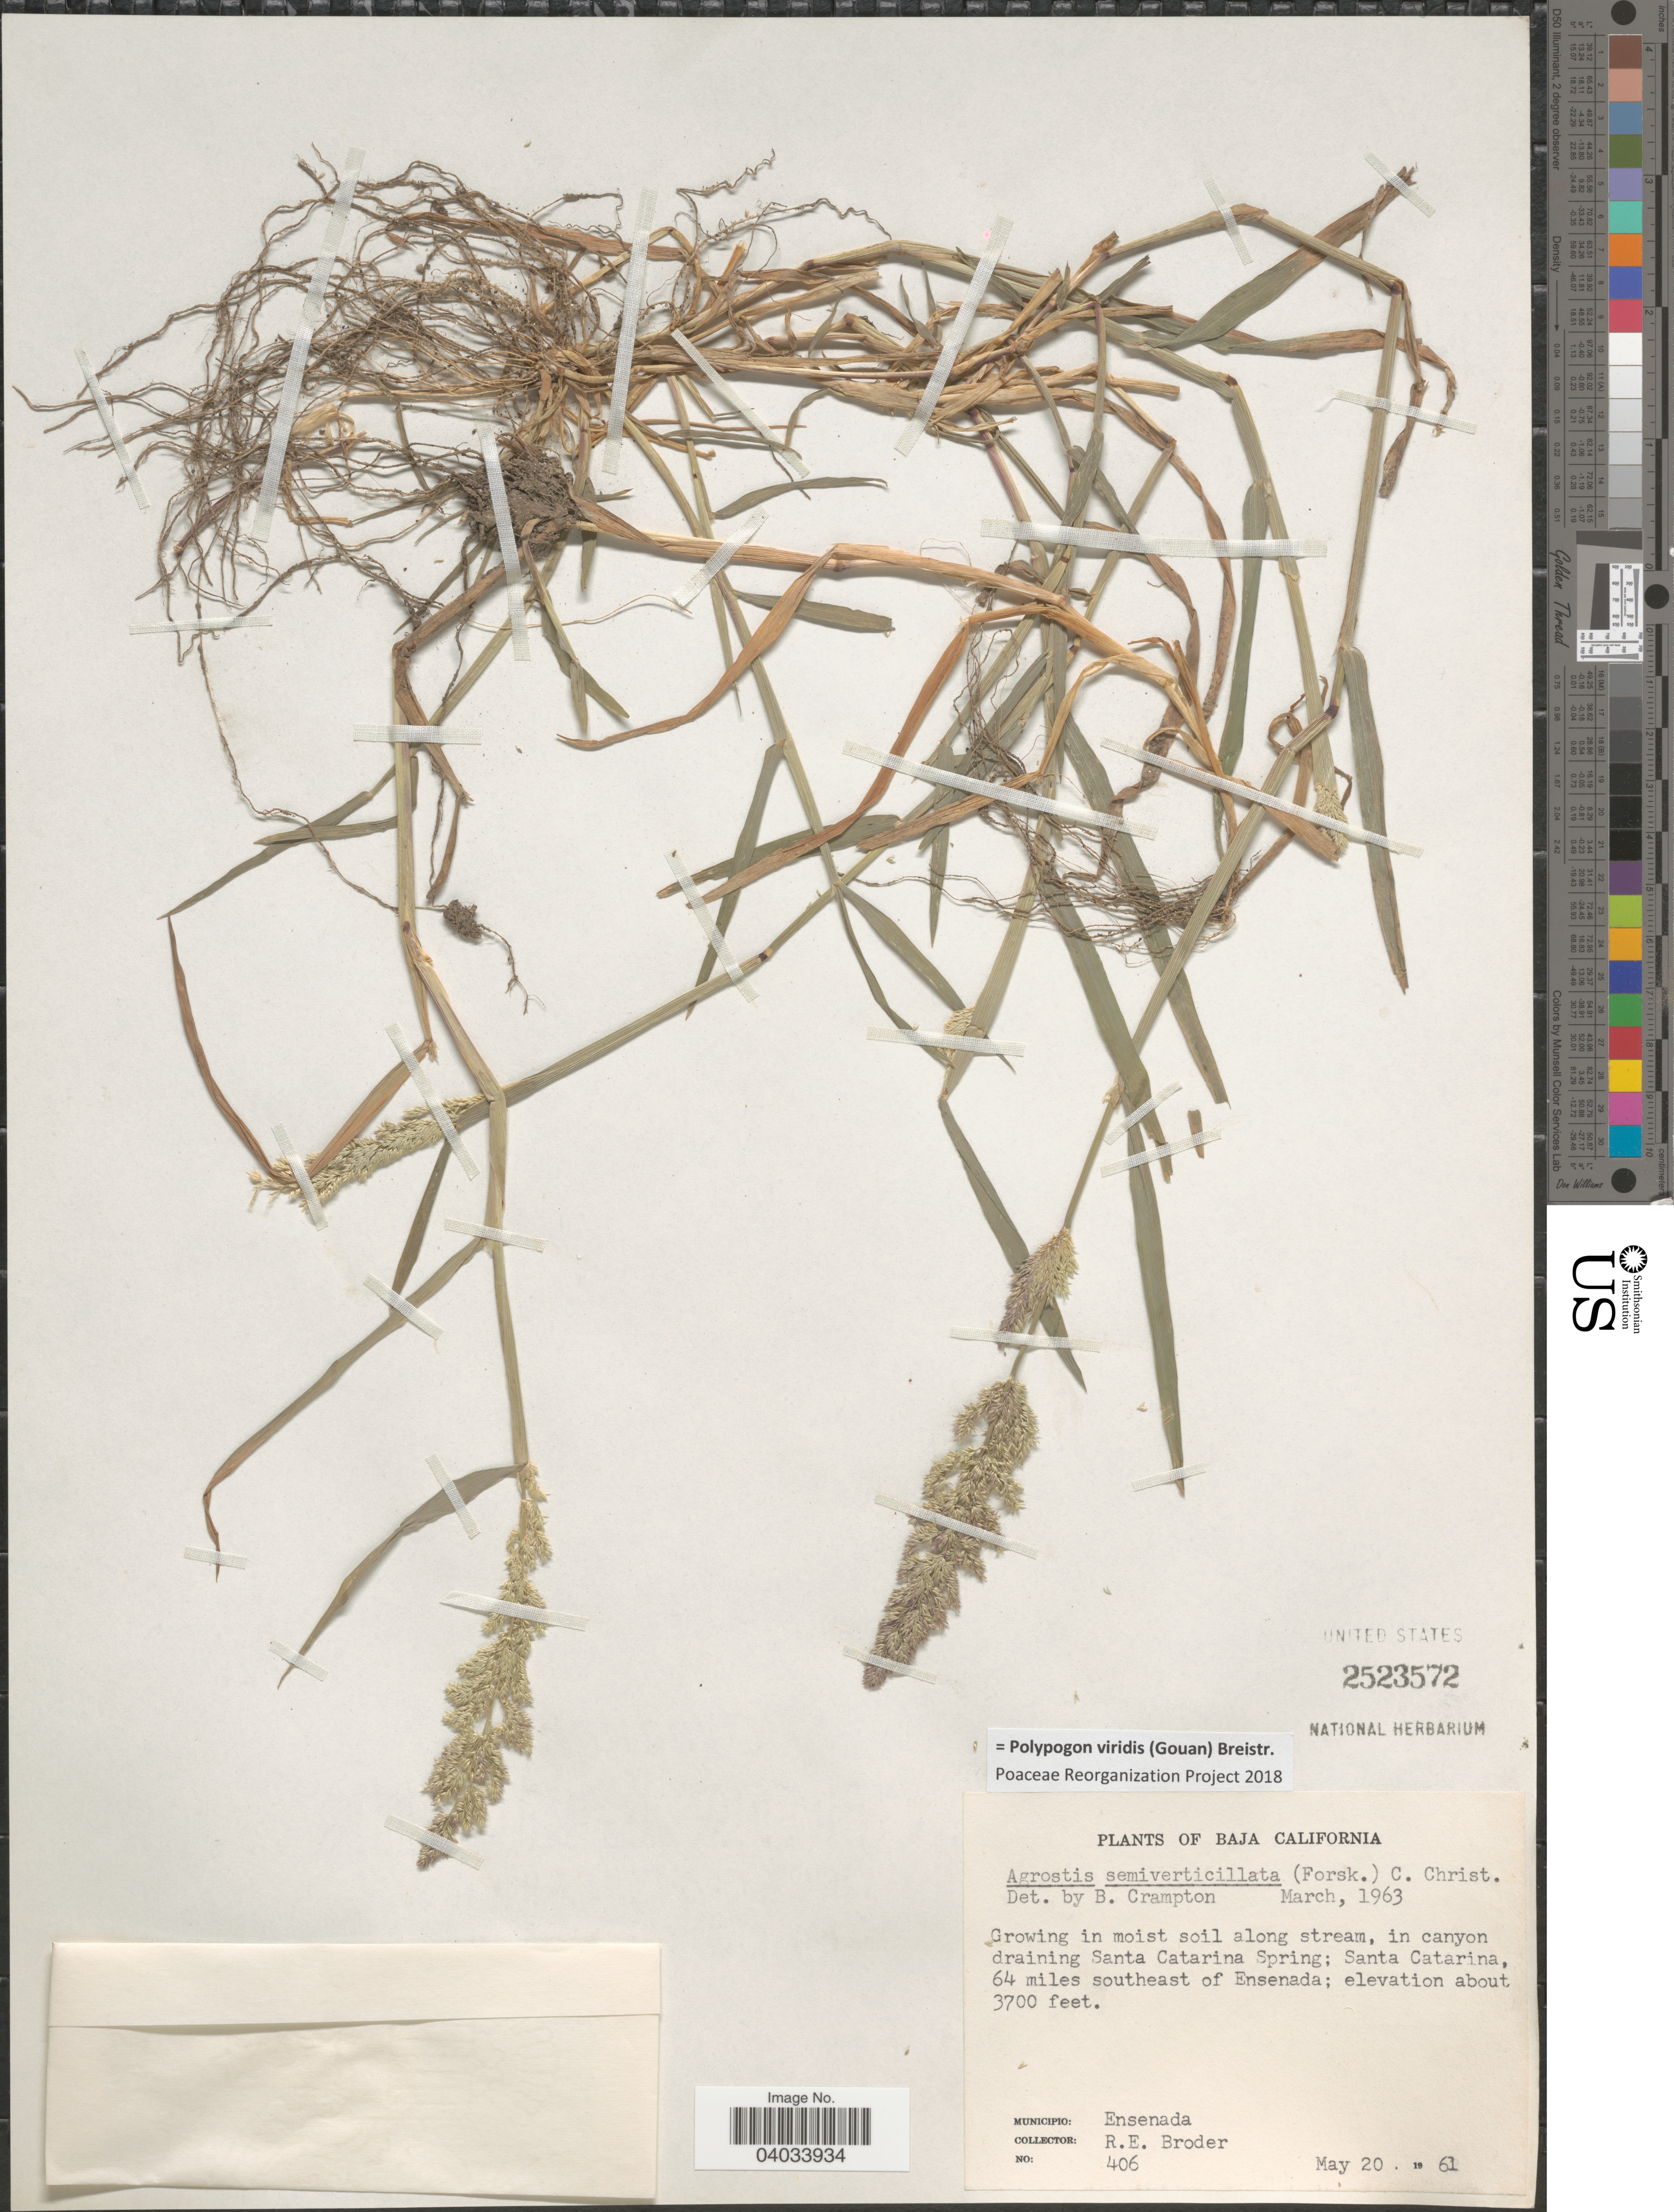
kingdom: Plantae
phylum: Tracheophyta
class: Liliopsida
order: Poales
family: Poaceae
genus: Polypogon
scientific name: Polypogon viridis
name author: (Gouan) Breistroffer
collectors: R. Broder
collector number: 406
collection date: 1961-05-20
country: Mexico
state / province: Baja California Norte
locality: In canyon draining Santa Catarina Spring; Santa Catarina, 64 miles southeast of Ensenada. Municipio: Ensenada.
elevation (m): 1128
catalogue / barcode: US 2523572